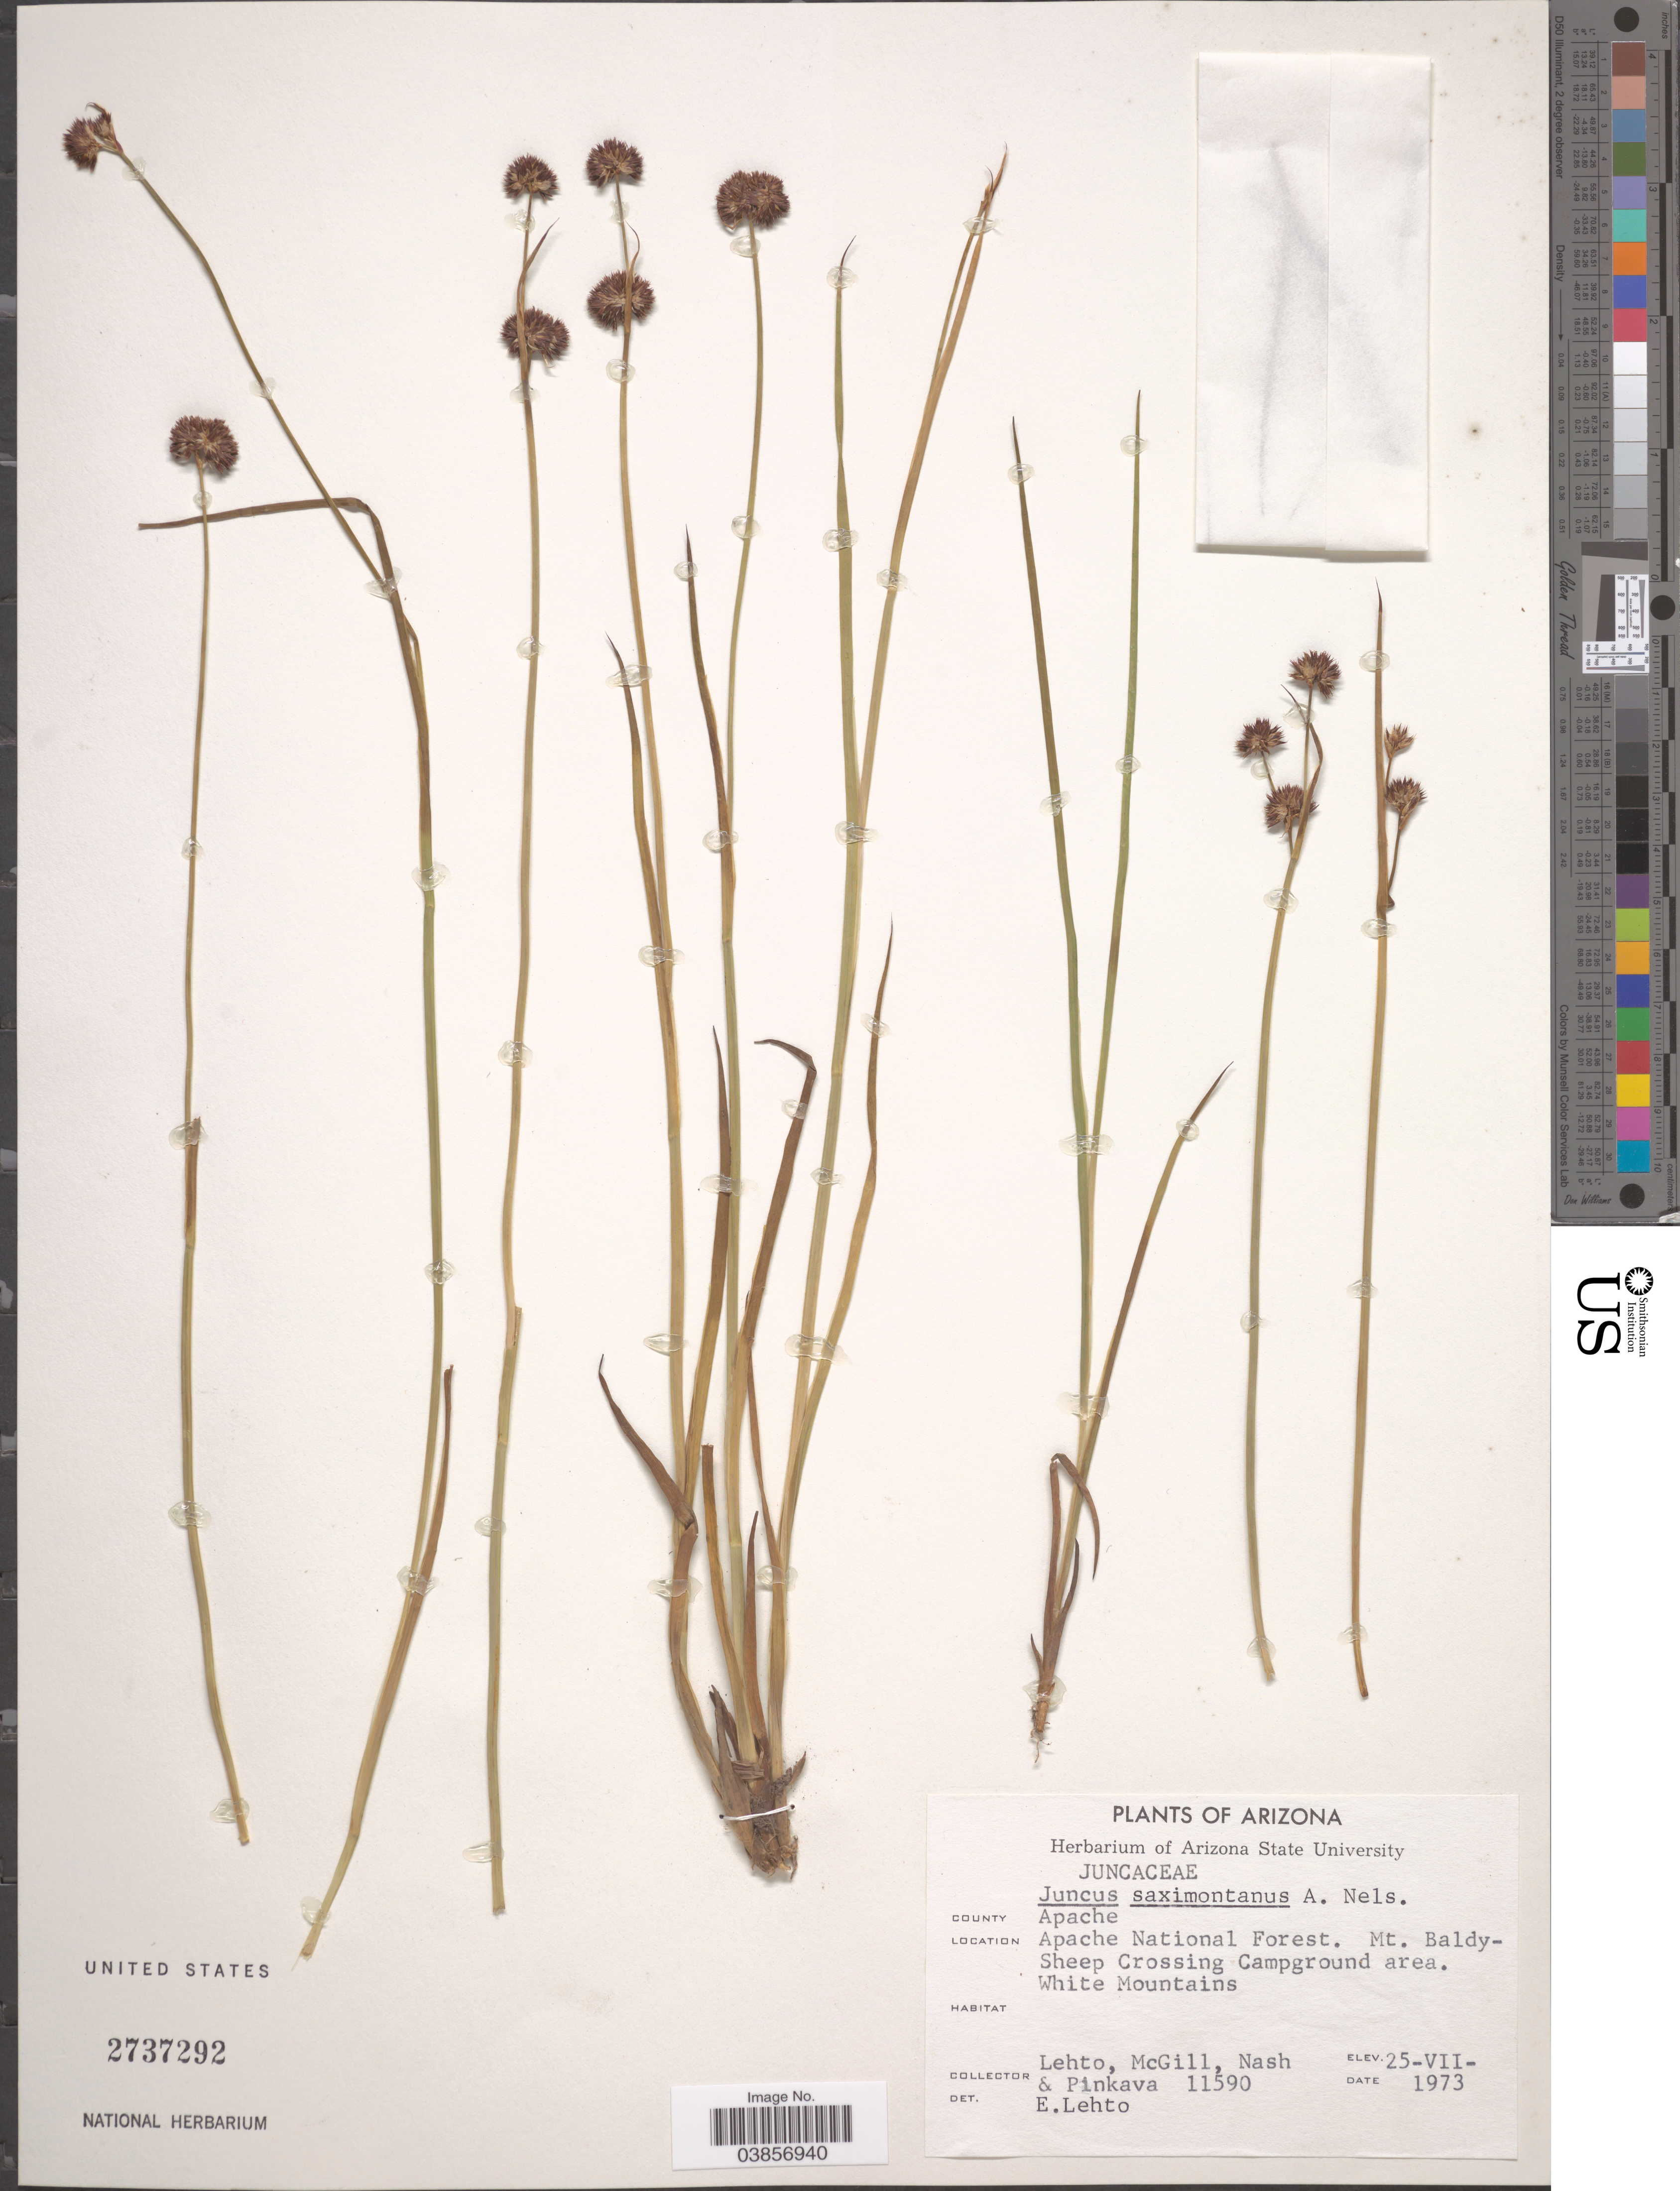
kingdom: Plantae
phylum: Tracheophyta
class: Liliopsida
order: Poales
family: Juncaceae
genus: Juncus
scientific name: Juncus saximontanus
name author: A. Nelson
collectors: -. Lehto, -. McGill, -- Nash & -. Pinkava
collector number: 11590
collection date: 1973-07-25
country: United States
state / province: Arizona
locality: County Apache. Apache National Forest. Mt. Baldy-Sheep Crossing Campground area. White Mountains.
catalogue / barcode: US 2737292